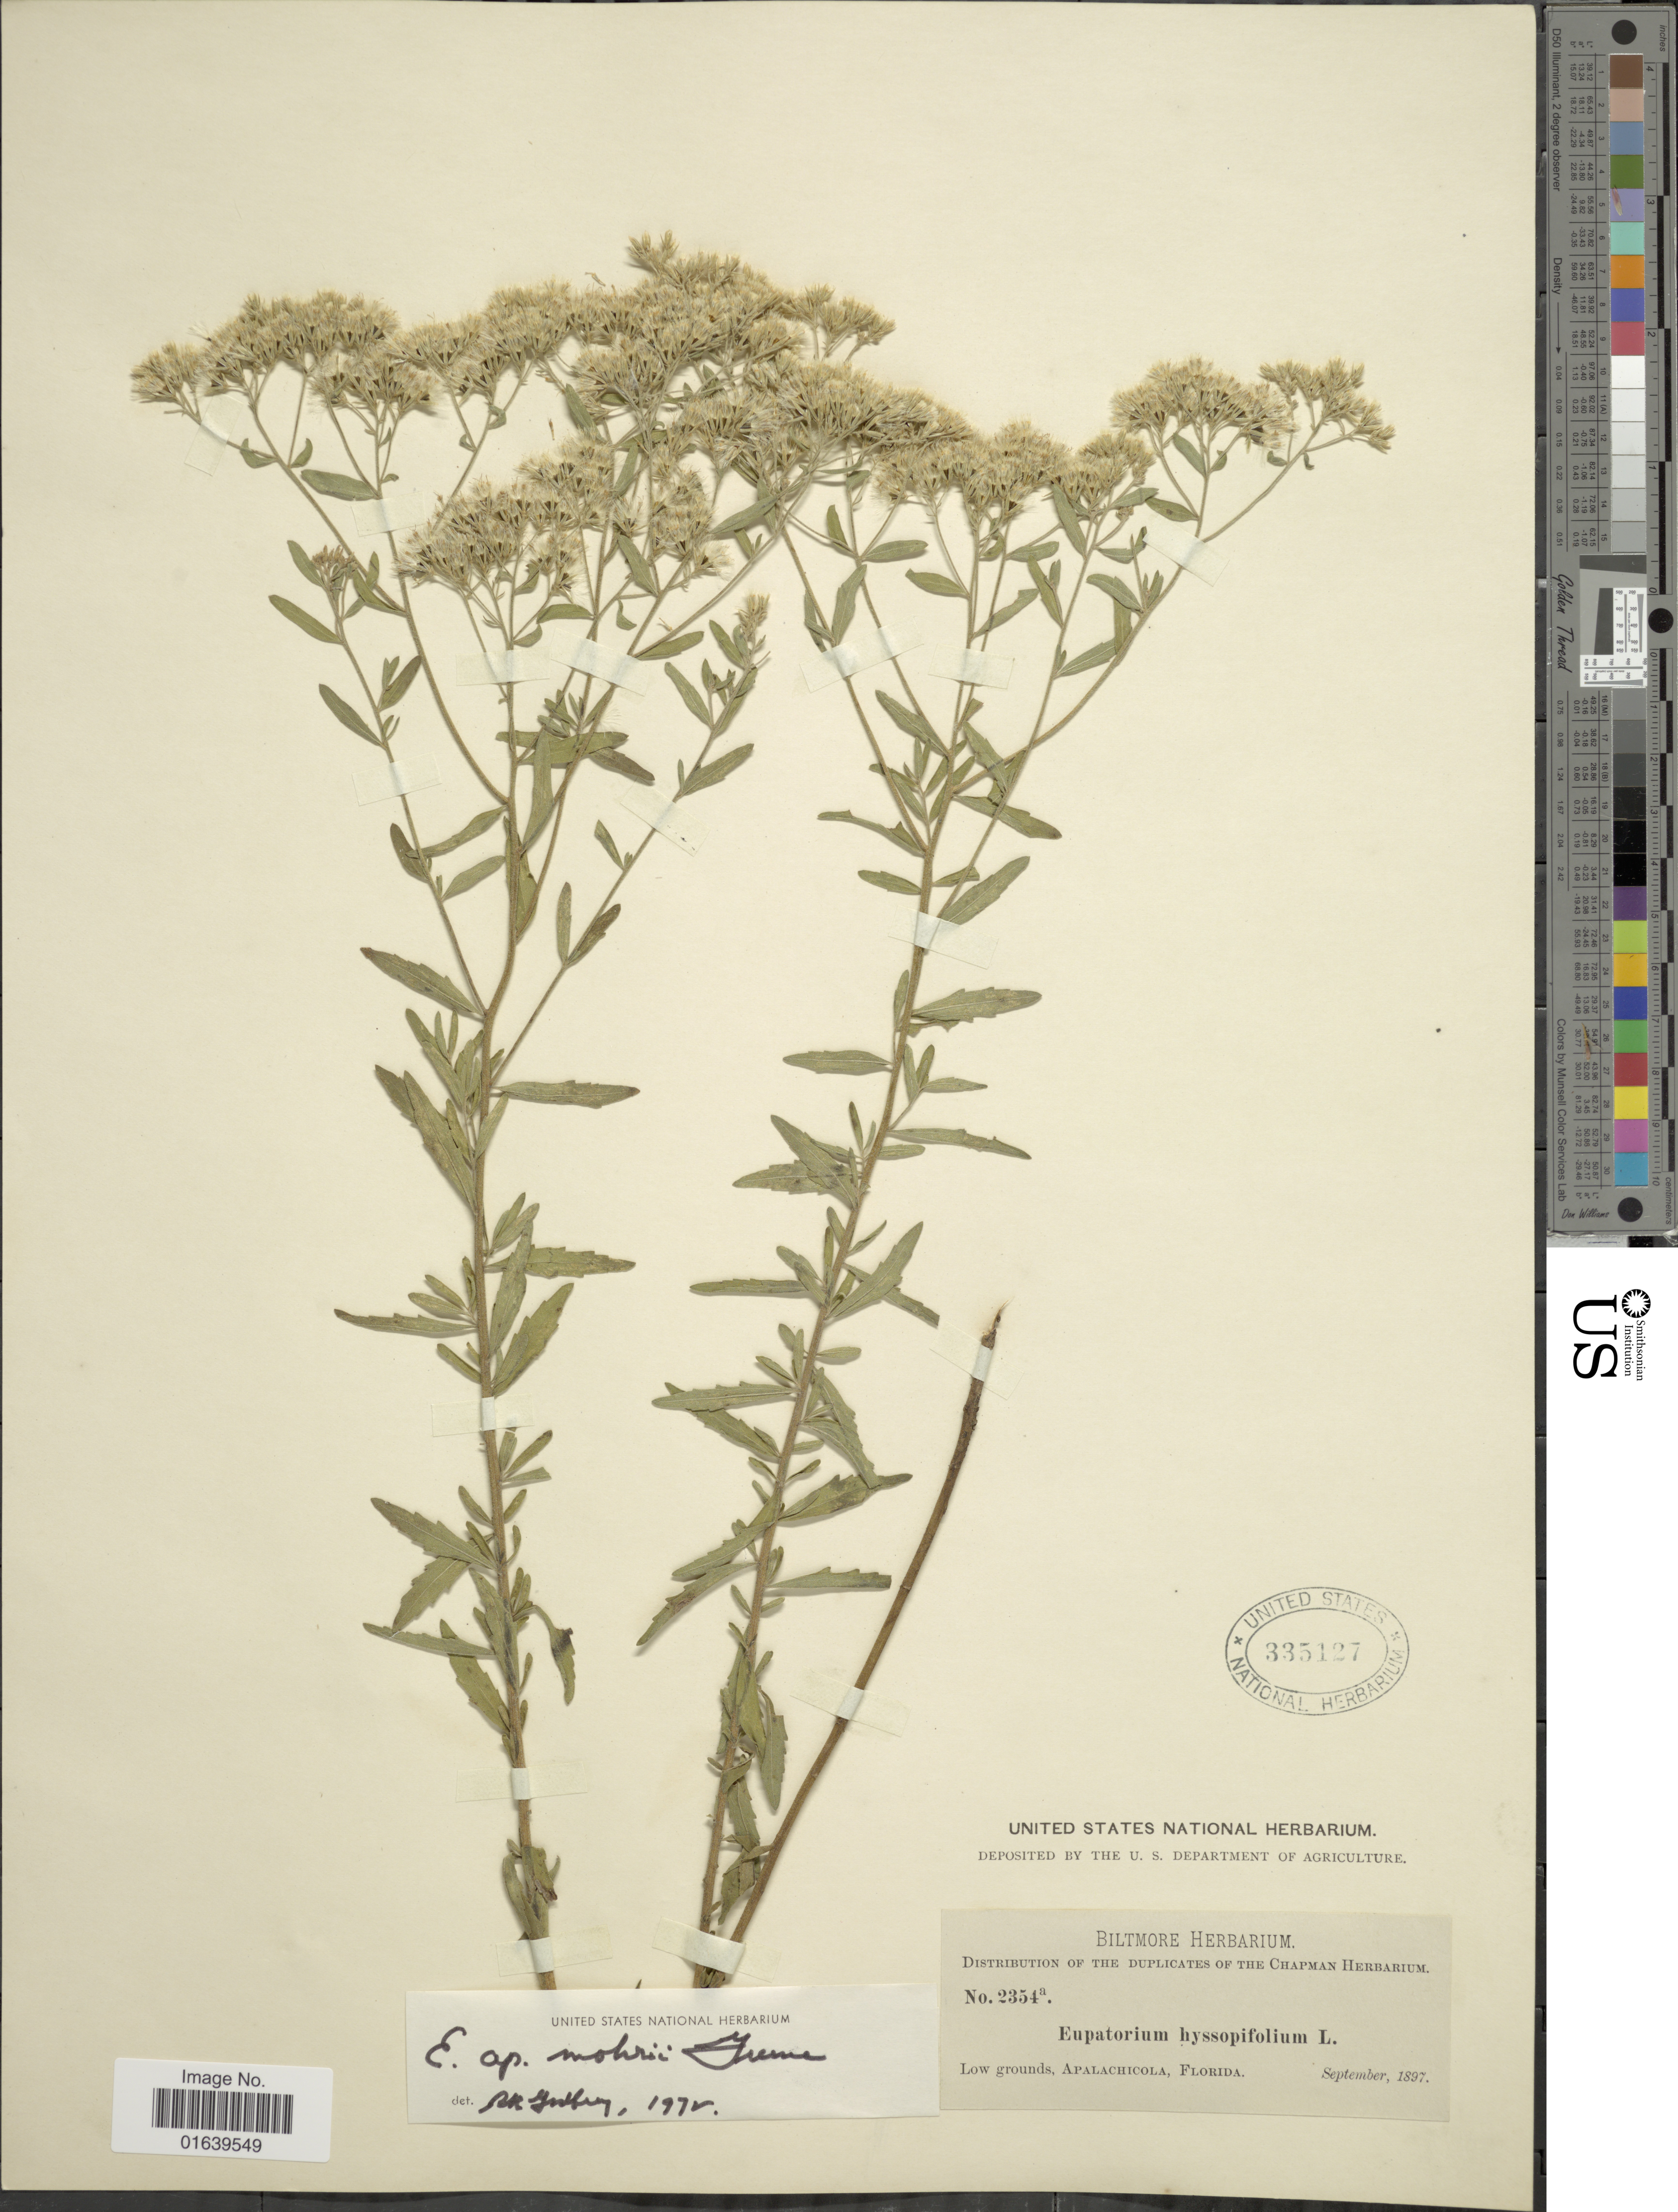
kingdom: Plantae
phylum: Tracheophyta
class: Magnoliopsida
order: Asterales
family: Asteraceae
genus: Eupatorium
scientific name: Eupatorium mohrii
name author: Greene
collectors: ex herb. Biltmore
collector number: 2354a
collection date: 1897-09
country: United States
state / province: Florida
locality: Low grounds, Apalachicola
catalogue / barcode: US 335127